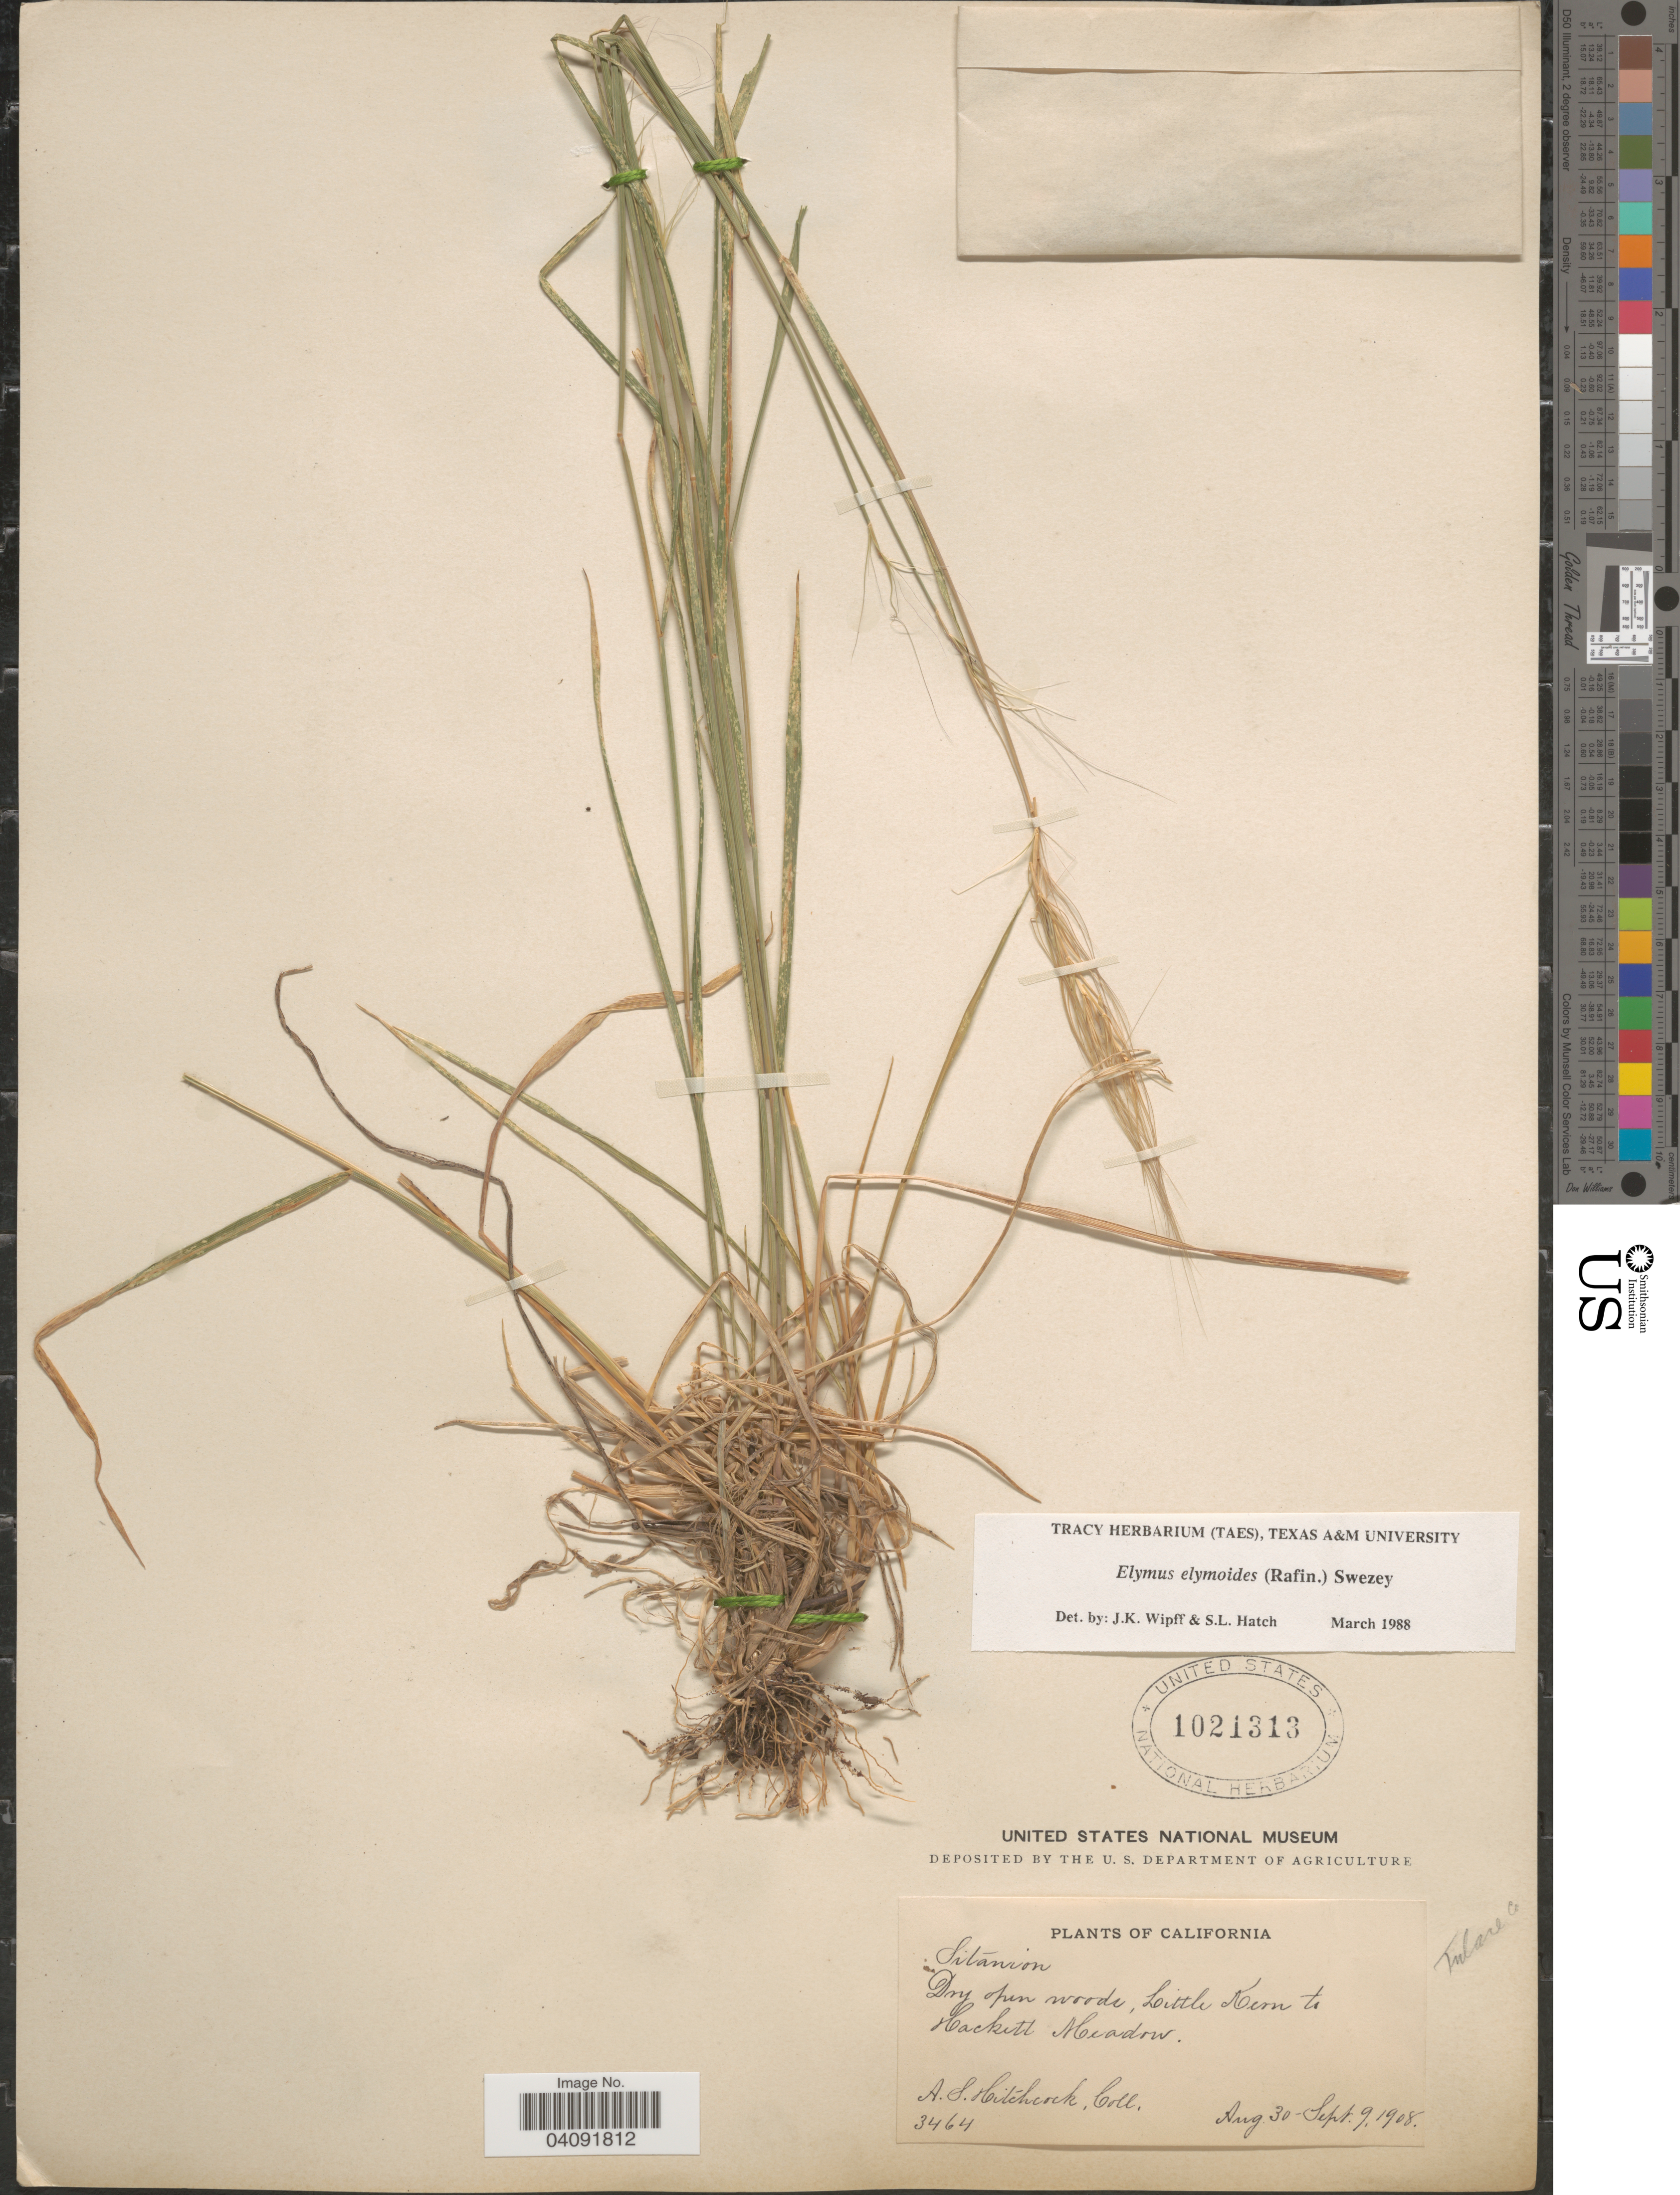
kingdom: Plantae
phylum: Tracheophyta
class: Liliopsida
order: Poales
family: Poaceae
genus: Elymus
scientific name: Elymus elymoides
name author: (Raf.) Swezey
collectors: A. S. Hitchcock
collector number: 3464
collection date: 1908-08-30/1908-09-09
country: United States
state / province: California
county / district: Tulare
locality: Tulare Co. Little Kern to Hackett Meadow.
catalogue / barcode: US 1021313